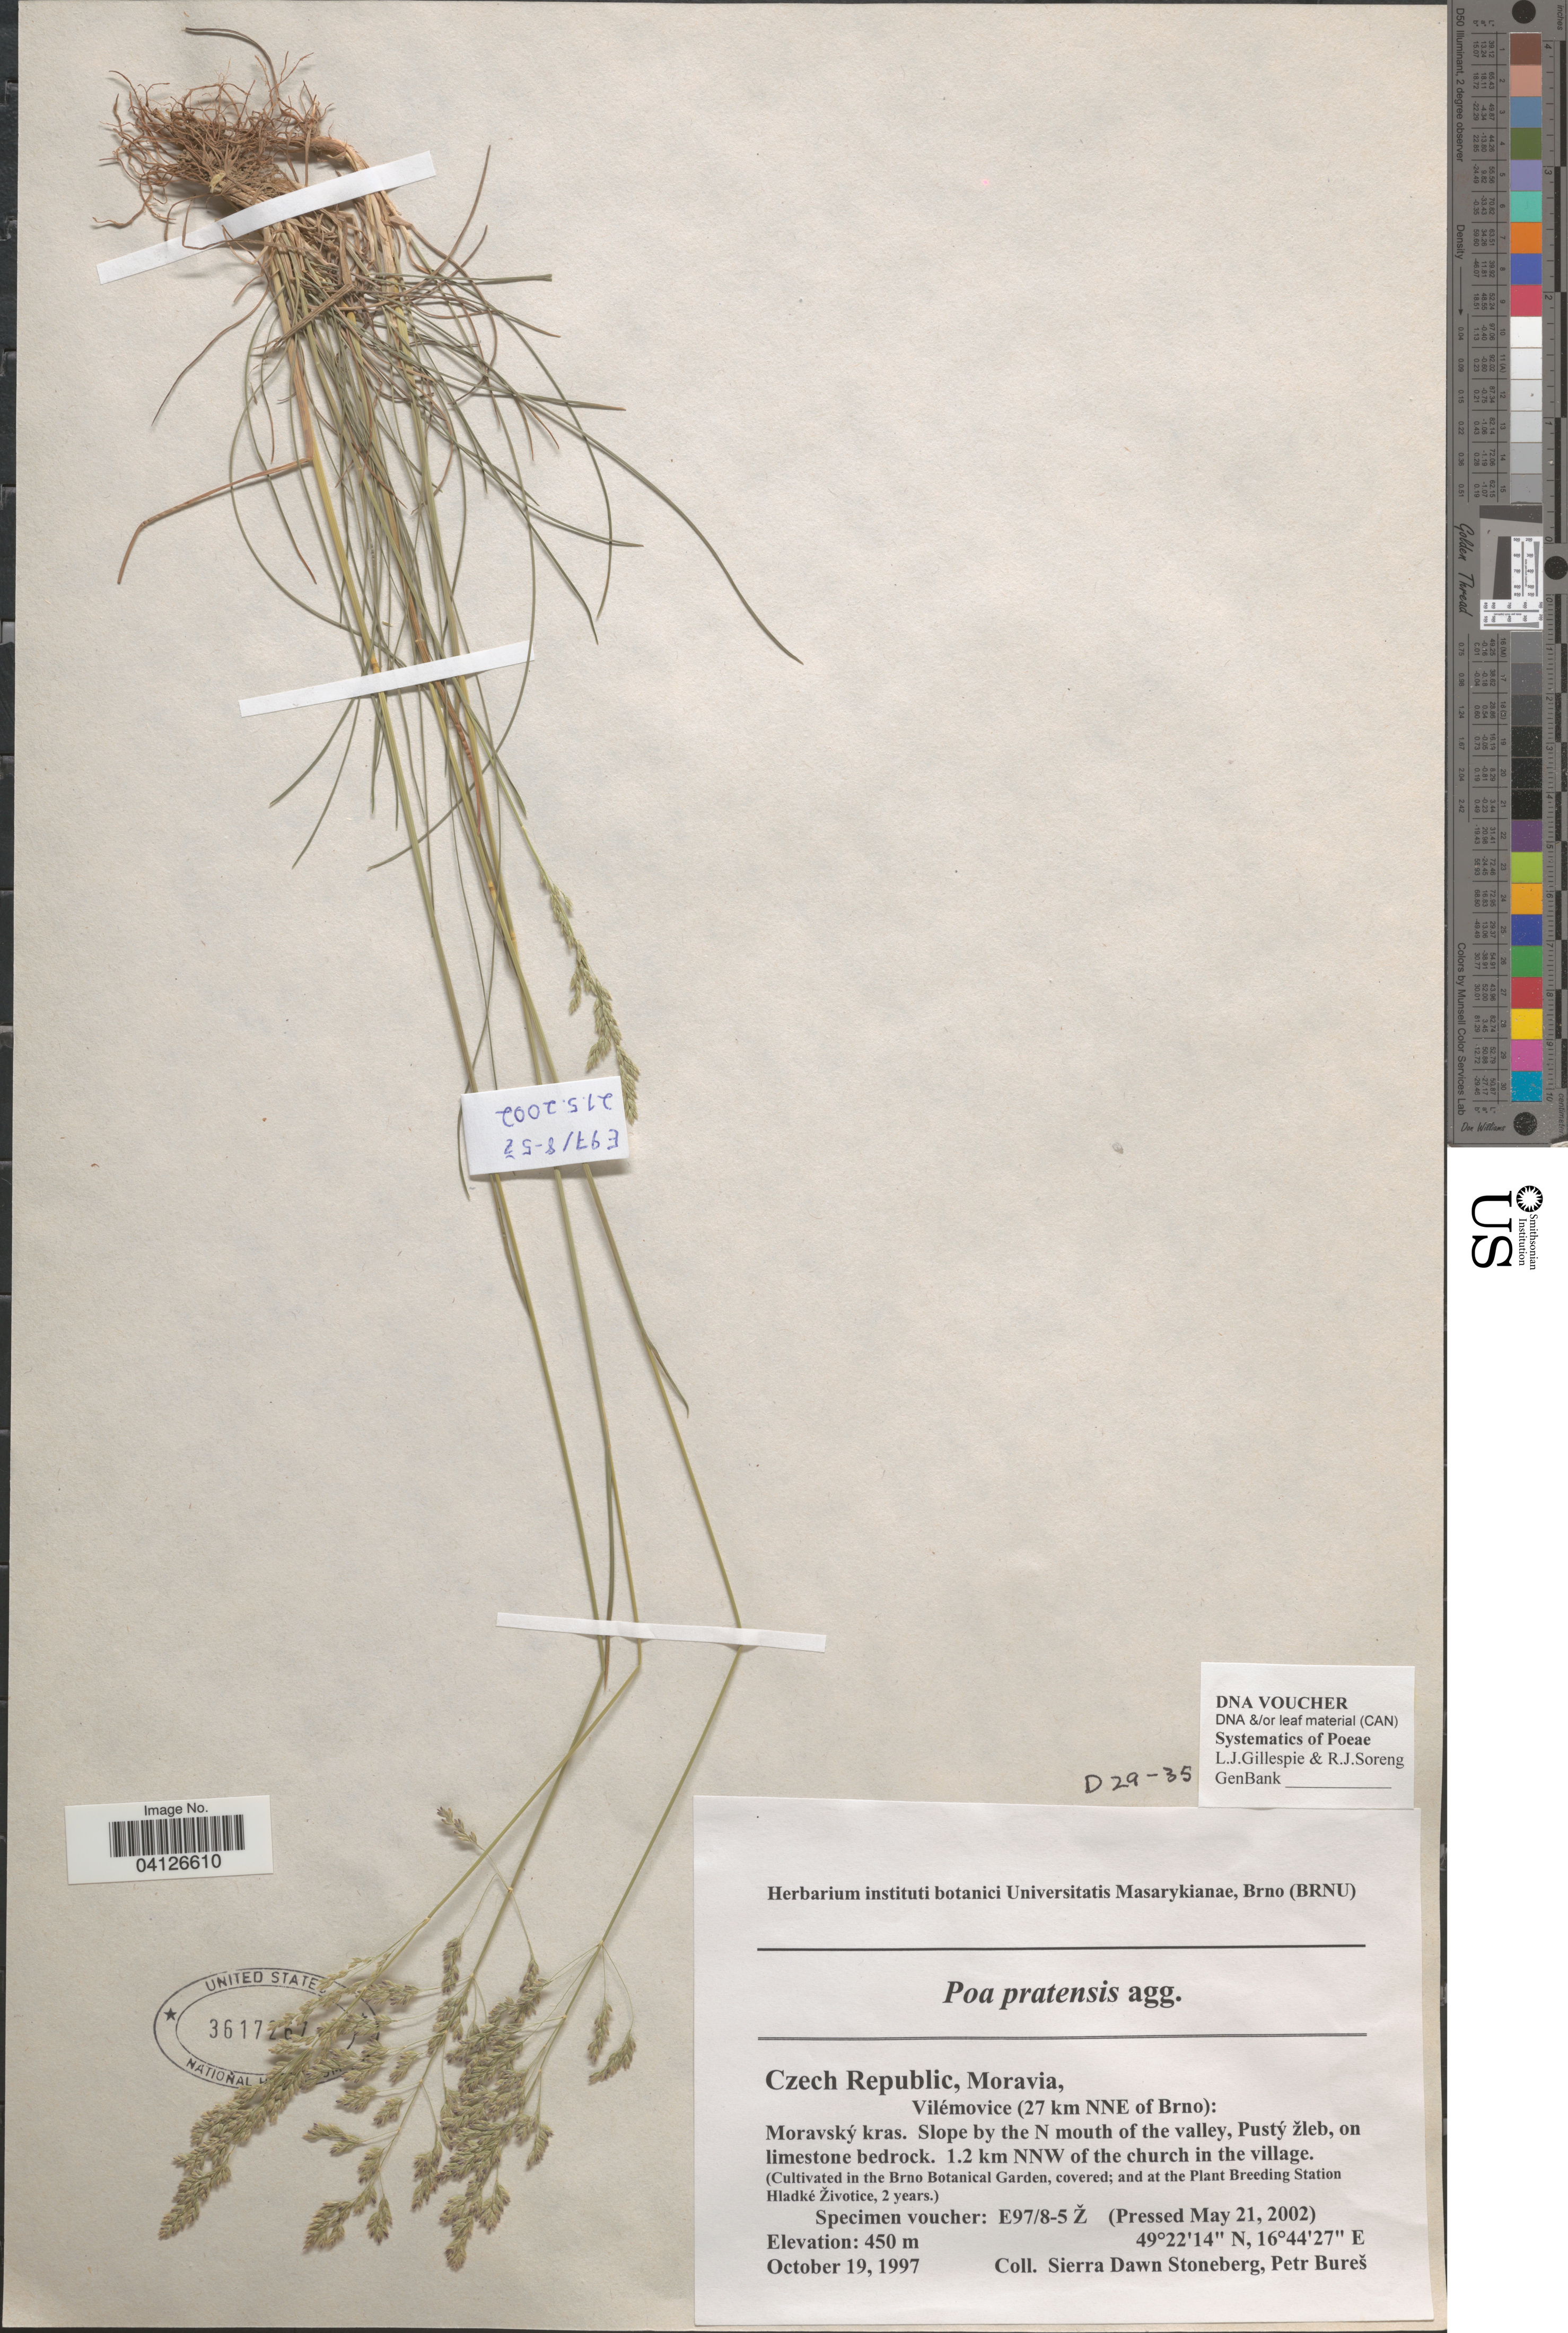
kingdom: Plantae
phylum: Tracheophyta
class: Liliopsida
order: Poales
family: Poaceae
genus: Poa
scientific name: Poa pratensis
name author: L.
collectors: Ex herb. instituti botanici Universitatis Masarykianae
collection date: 2002-05-21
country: Czechia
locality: (Cultivated in the Brno Botanical Garden, covered; and at the Plant Breeding Station Hladké Životice, 2 years.).